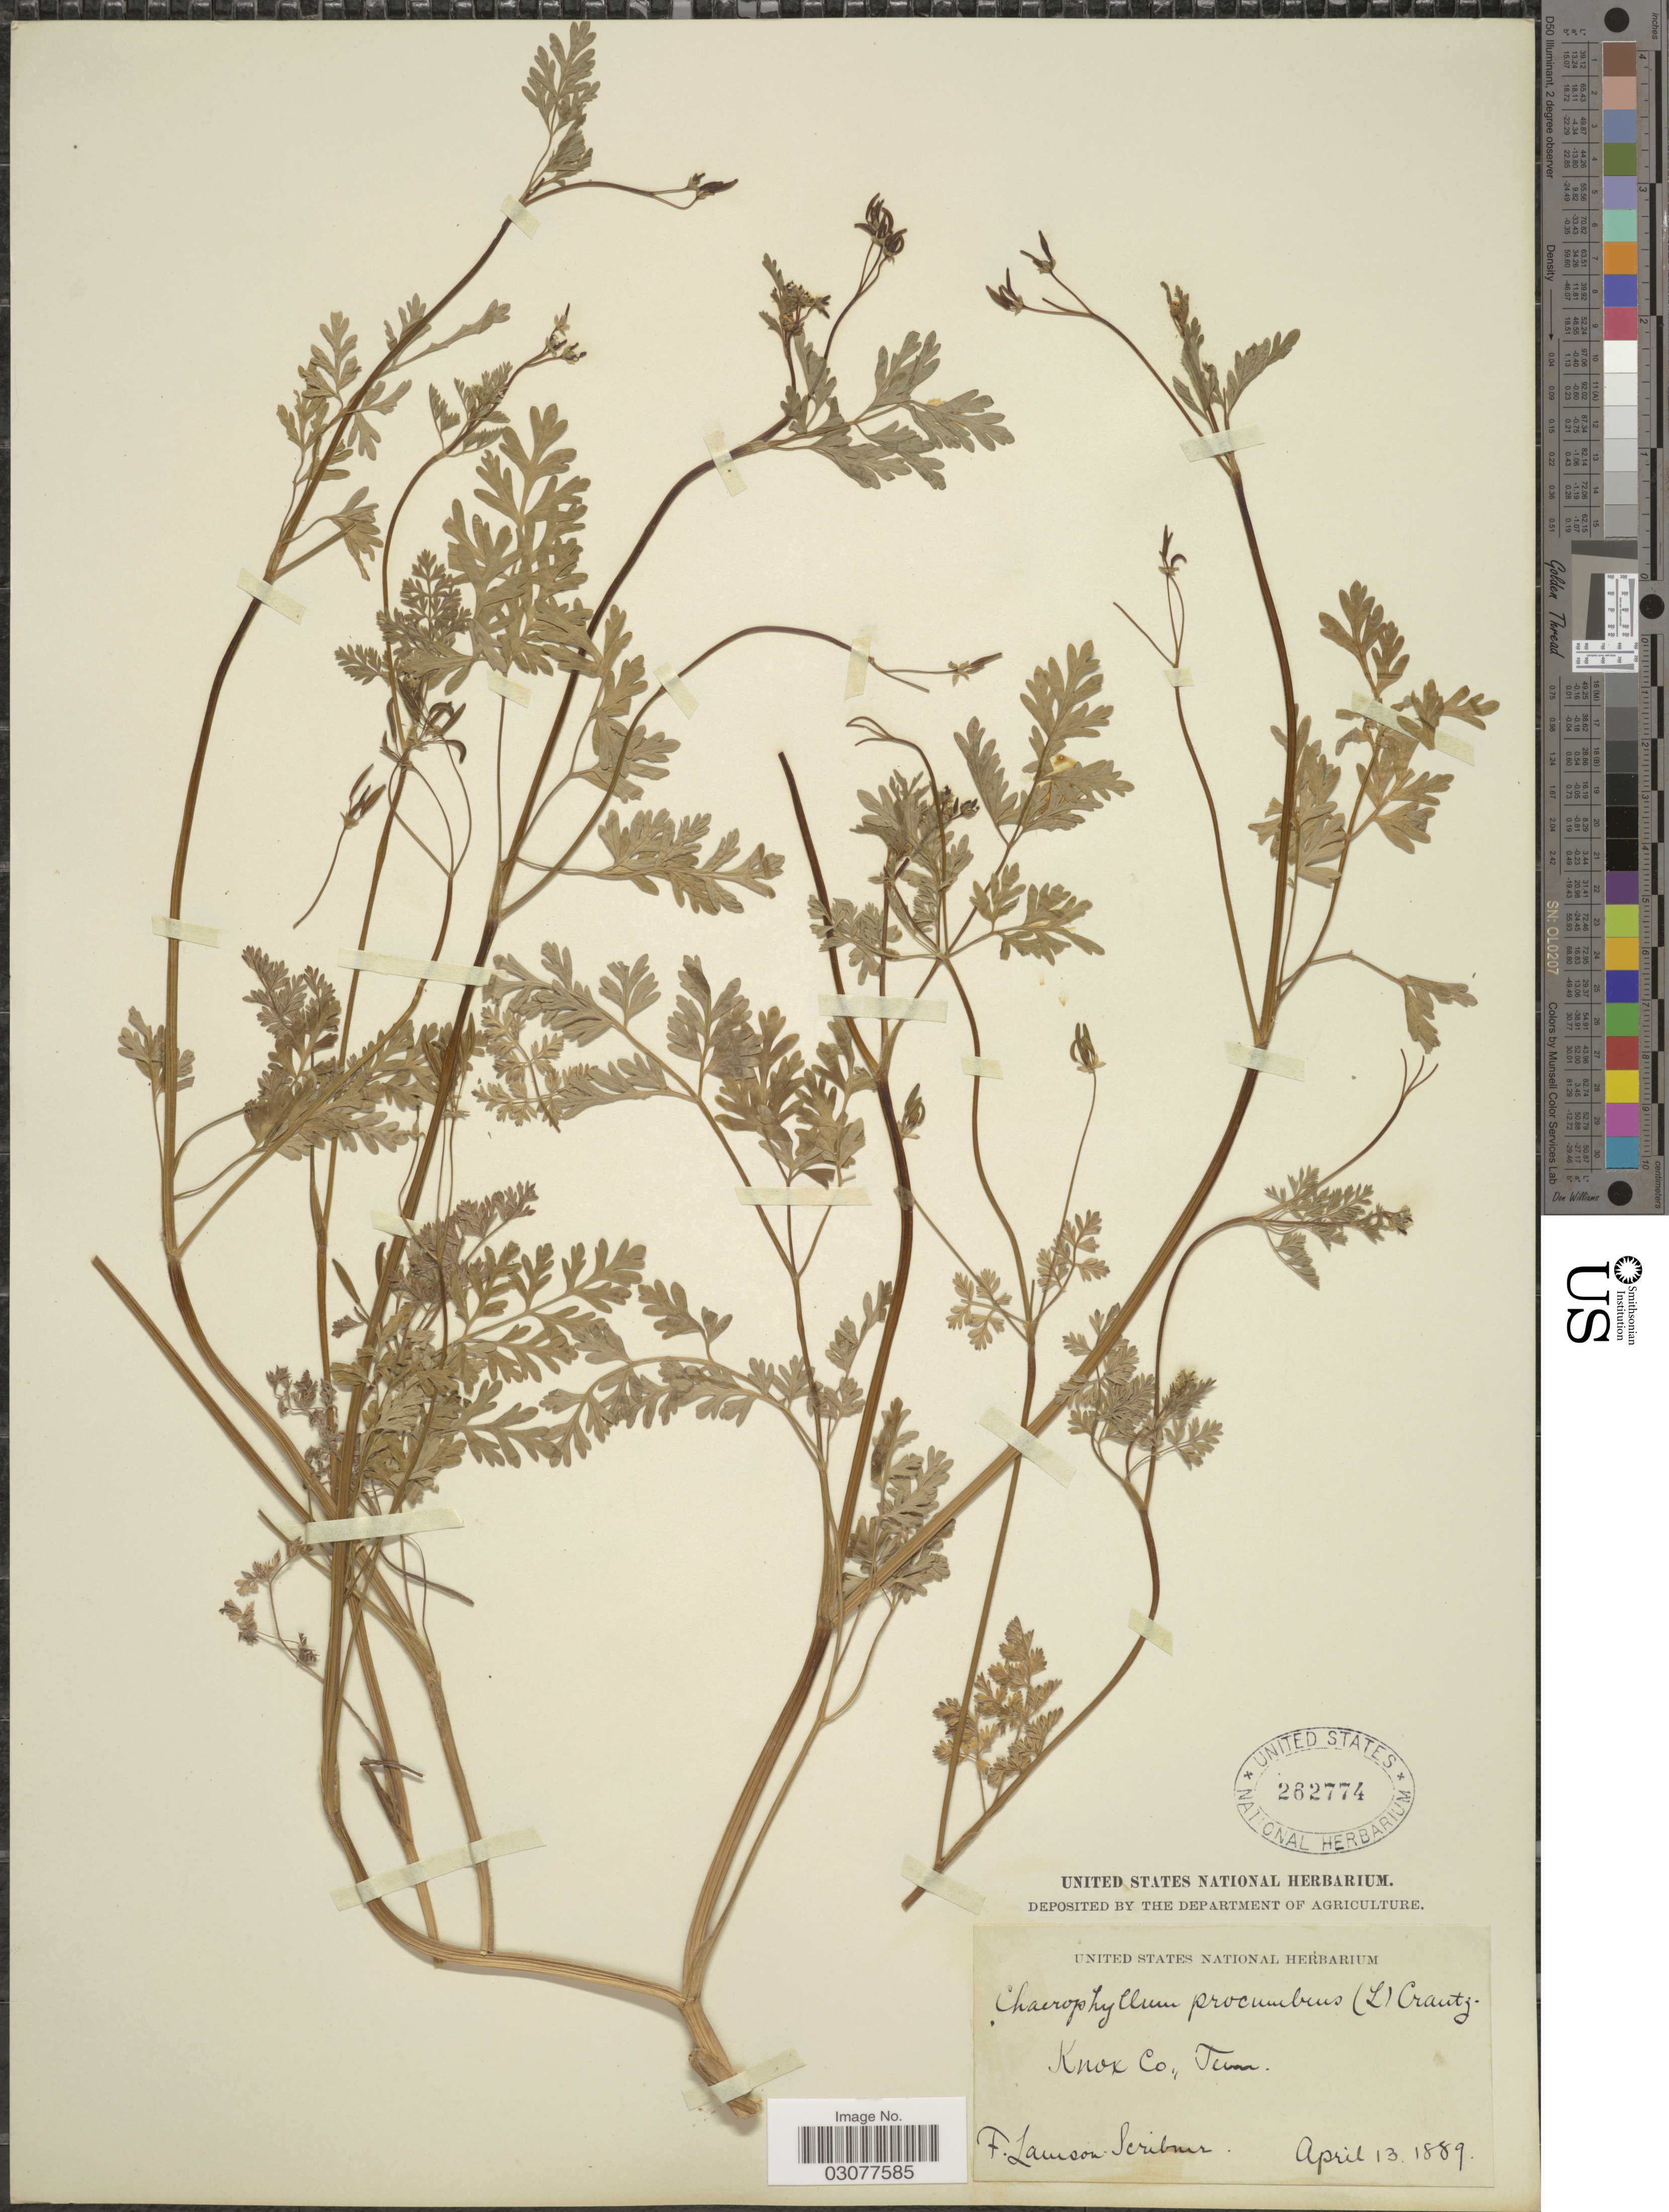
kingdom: Plantae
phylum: Tracheophyta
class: Magnoliopsida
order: Apiales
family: Apiaceae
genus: Chaerophyllum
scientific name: Chaerophyllum procumbens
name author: (L.) Crantz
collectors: F. L. Scribner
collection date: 1889-04-13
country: United States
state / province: Tennessee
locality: Knox Co.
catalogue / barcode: US 262774